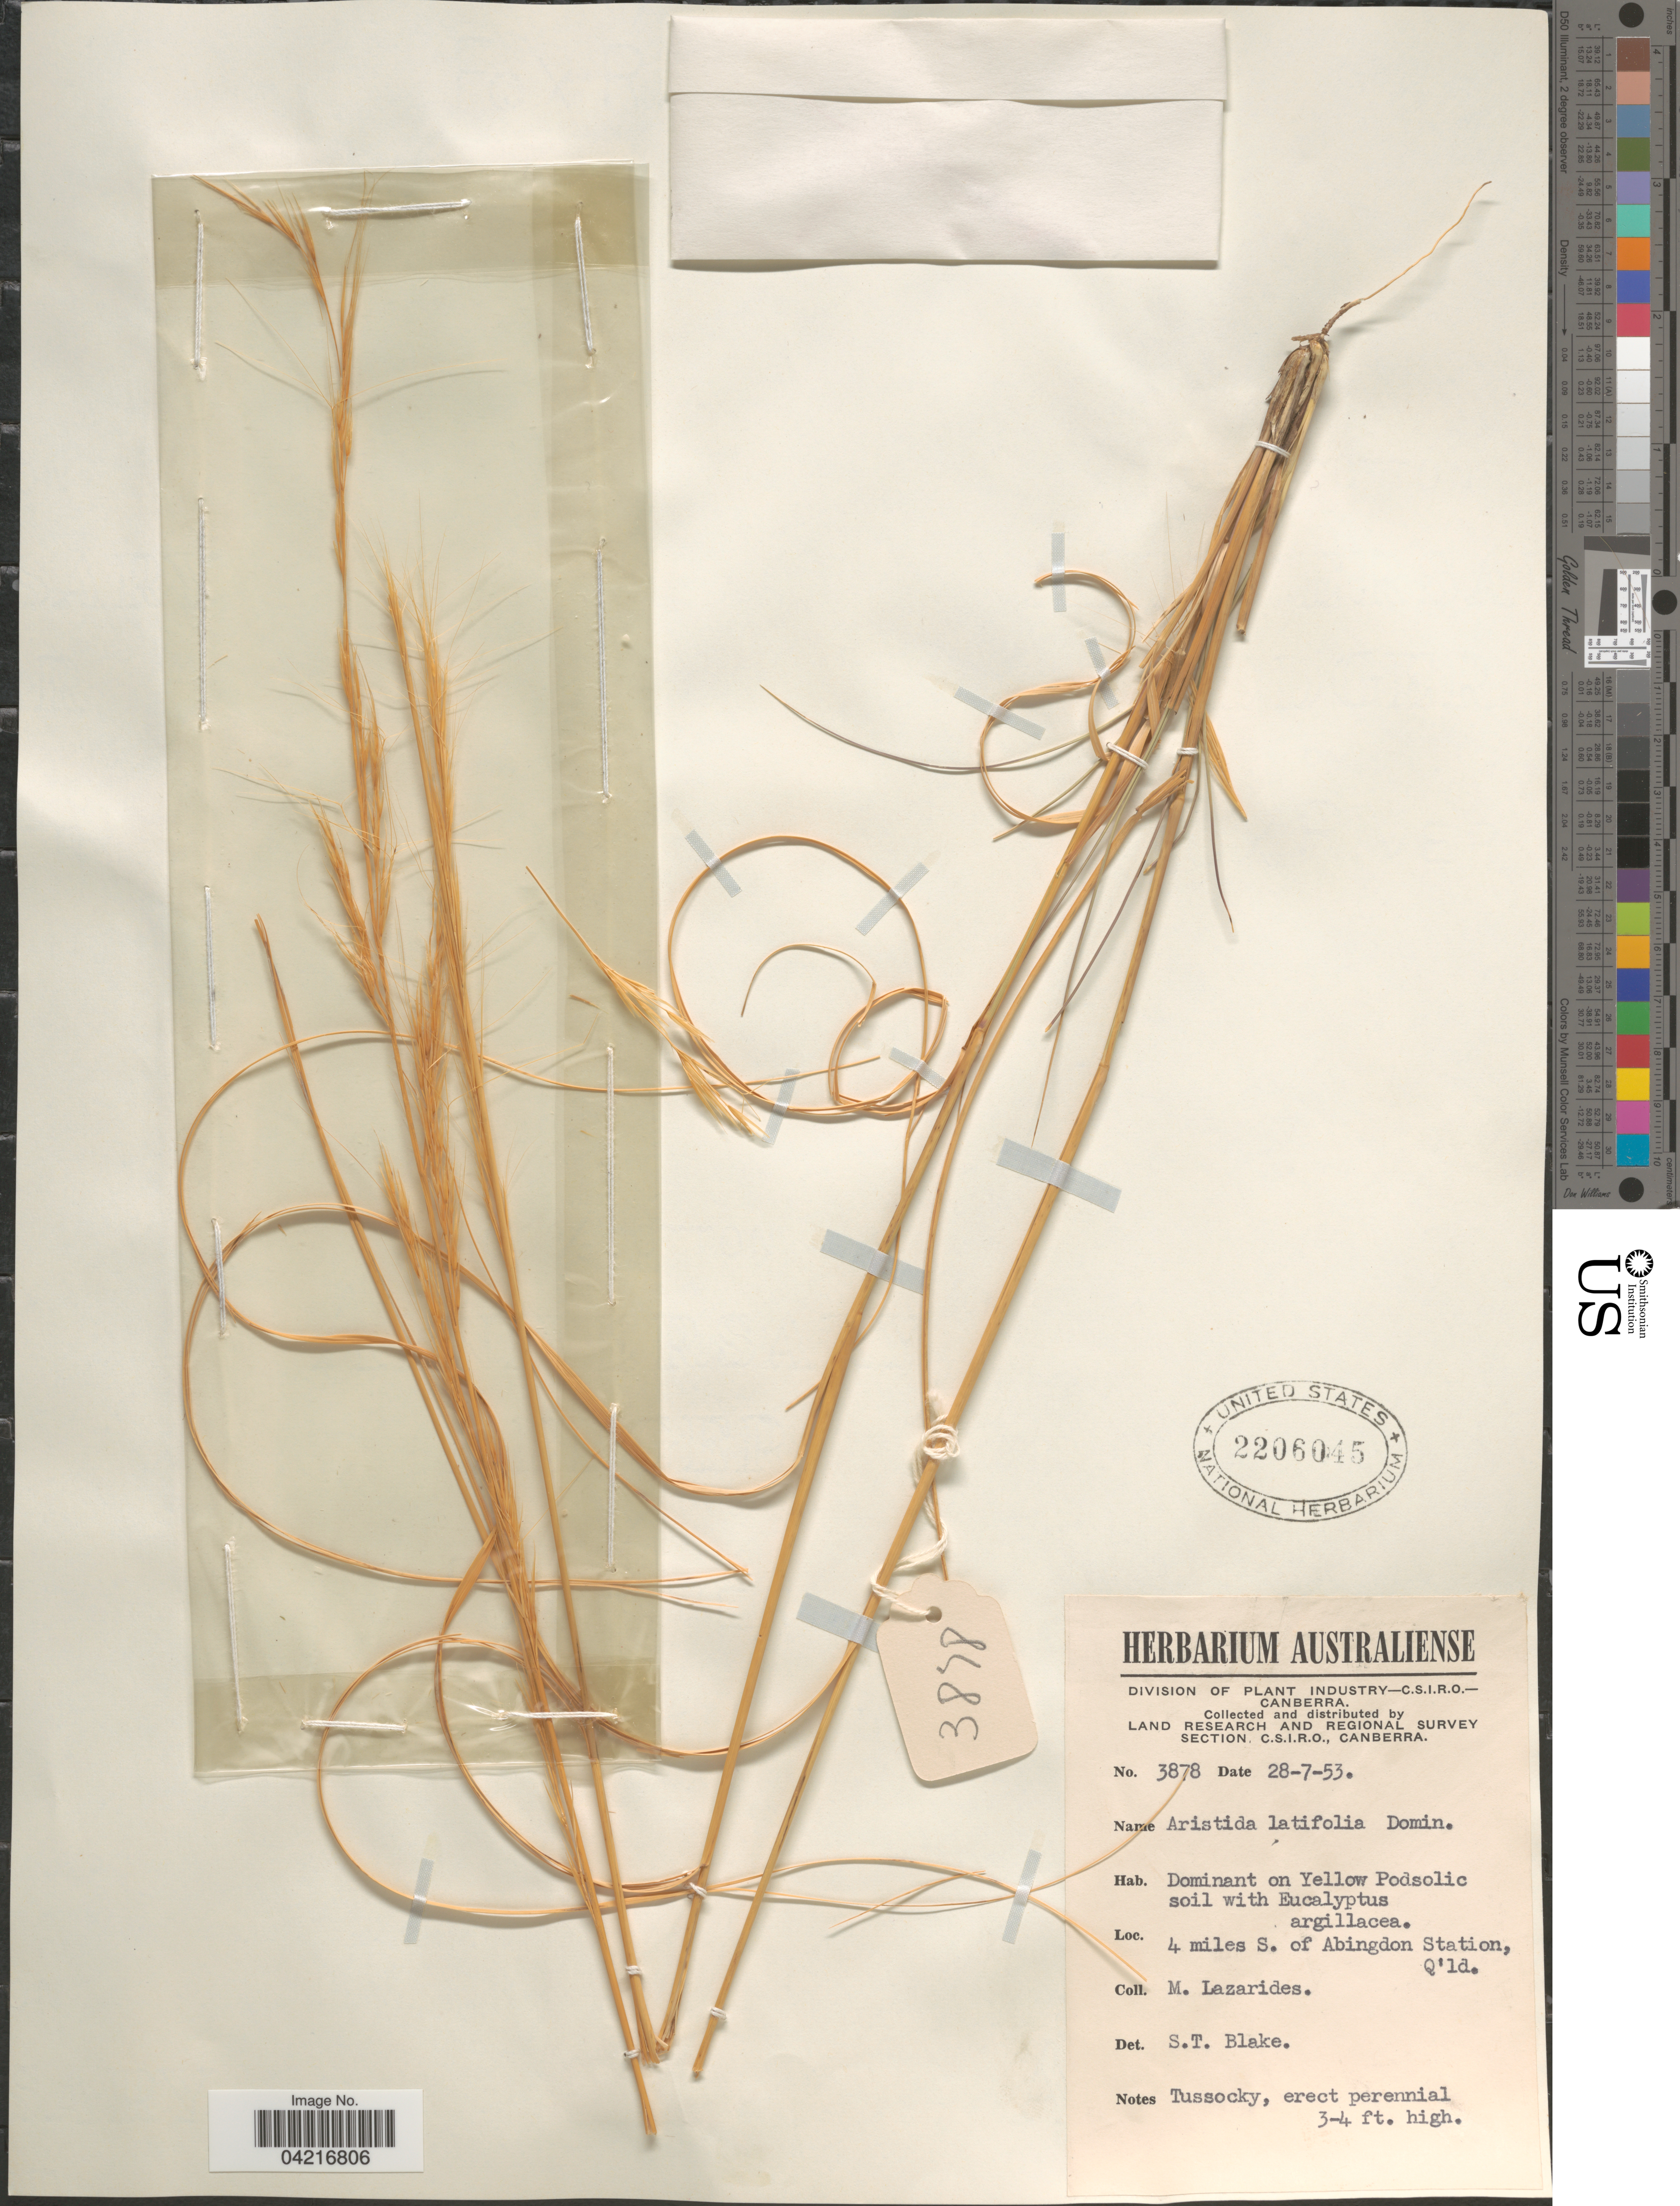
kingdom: Plantae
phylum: Tracheophyta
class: Liliopsida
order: Poales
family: Poaceae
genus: Aristida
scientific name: Aristida latifolia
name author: Domin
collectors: M. Lazarides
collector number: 3878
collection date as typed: Transcribed d/m/y: 28/7/53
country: Australia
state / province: Queensland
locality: Land Research and Regional Survey Section, C.S.I.R.O 4 miles S. of Abingdon Station.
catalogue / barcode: US 2206045